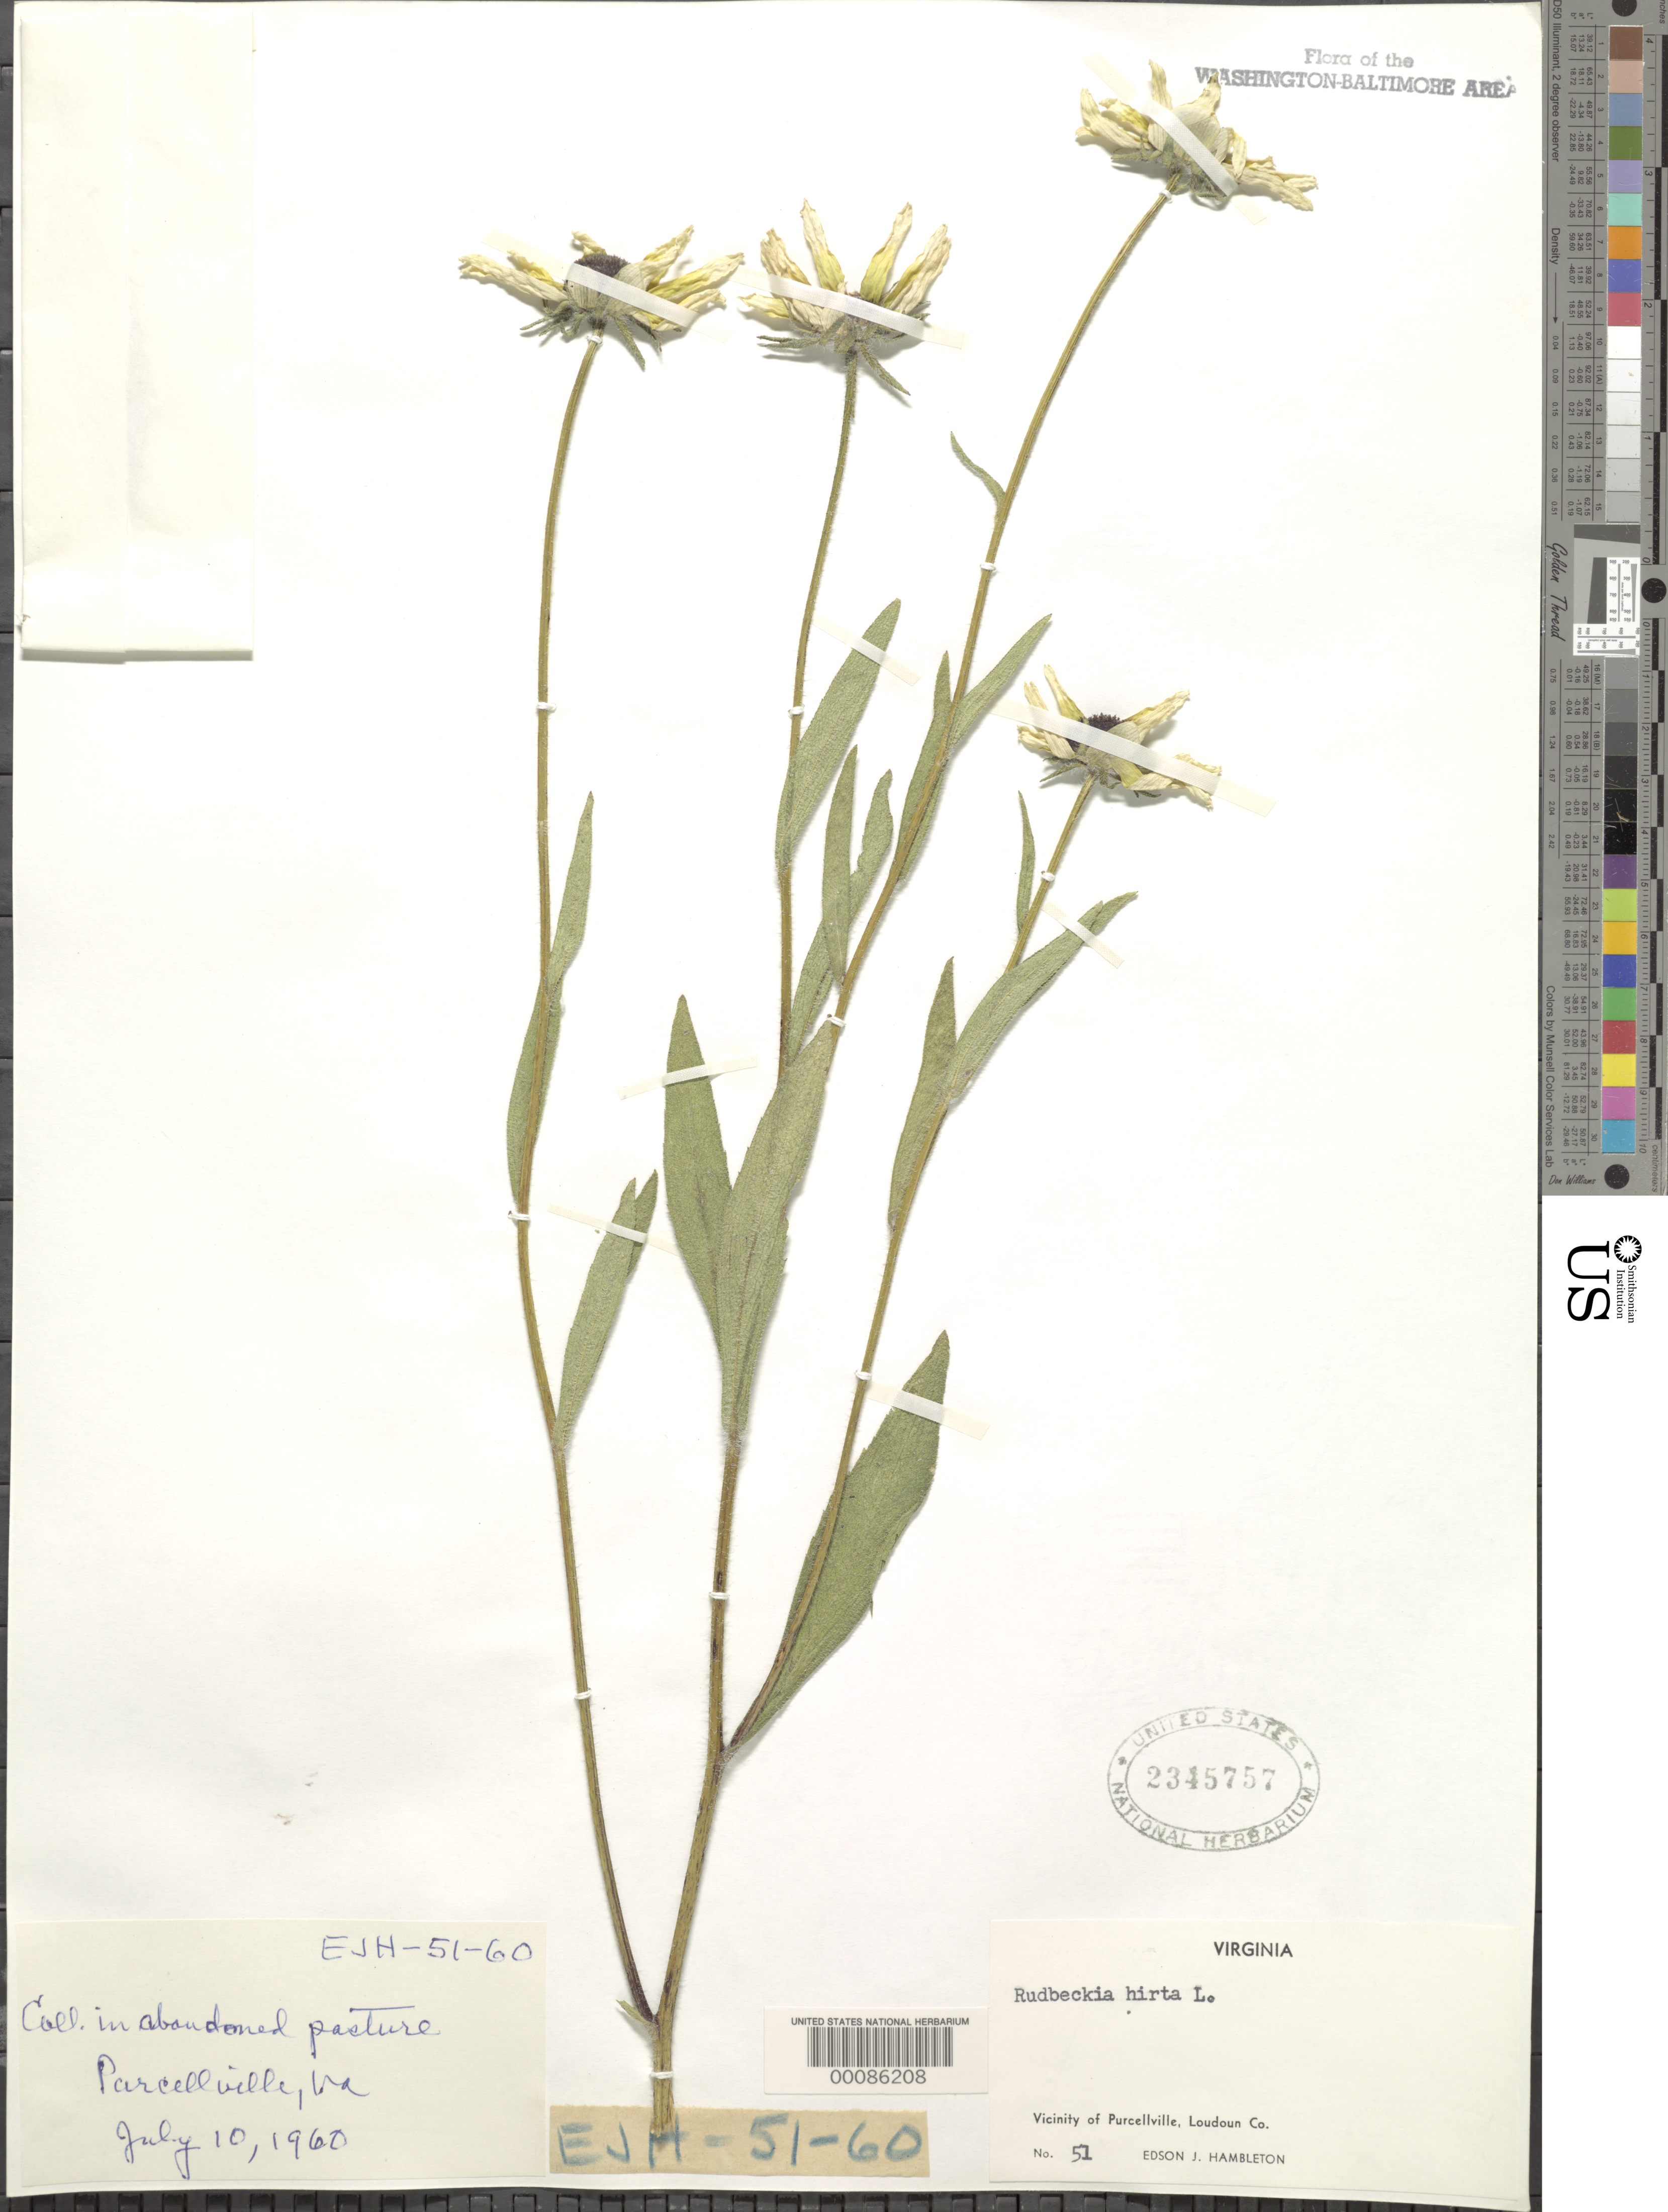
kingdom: Plantae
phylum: Tracheophyta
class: Magnoliopsida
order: Asterales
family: Asteraceae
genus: Rudbeckia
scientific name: Rudbeckia hirta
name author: L.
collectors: E. Hambleton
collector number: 51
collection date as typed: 10 Jul 1960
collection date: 1960-07-10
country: United States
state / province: Virginia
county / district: Loudoun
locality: Purcellville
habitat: Abandoned pasture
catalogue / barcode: US 2345757